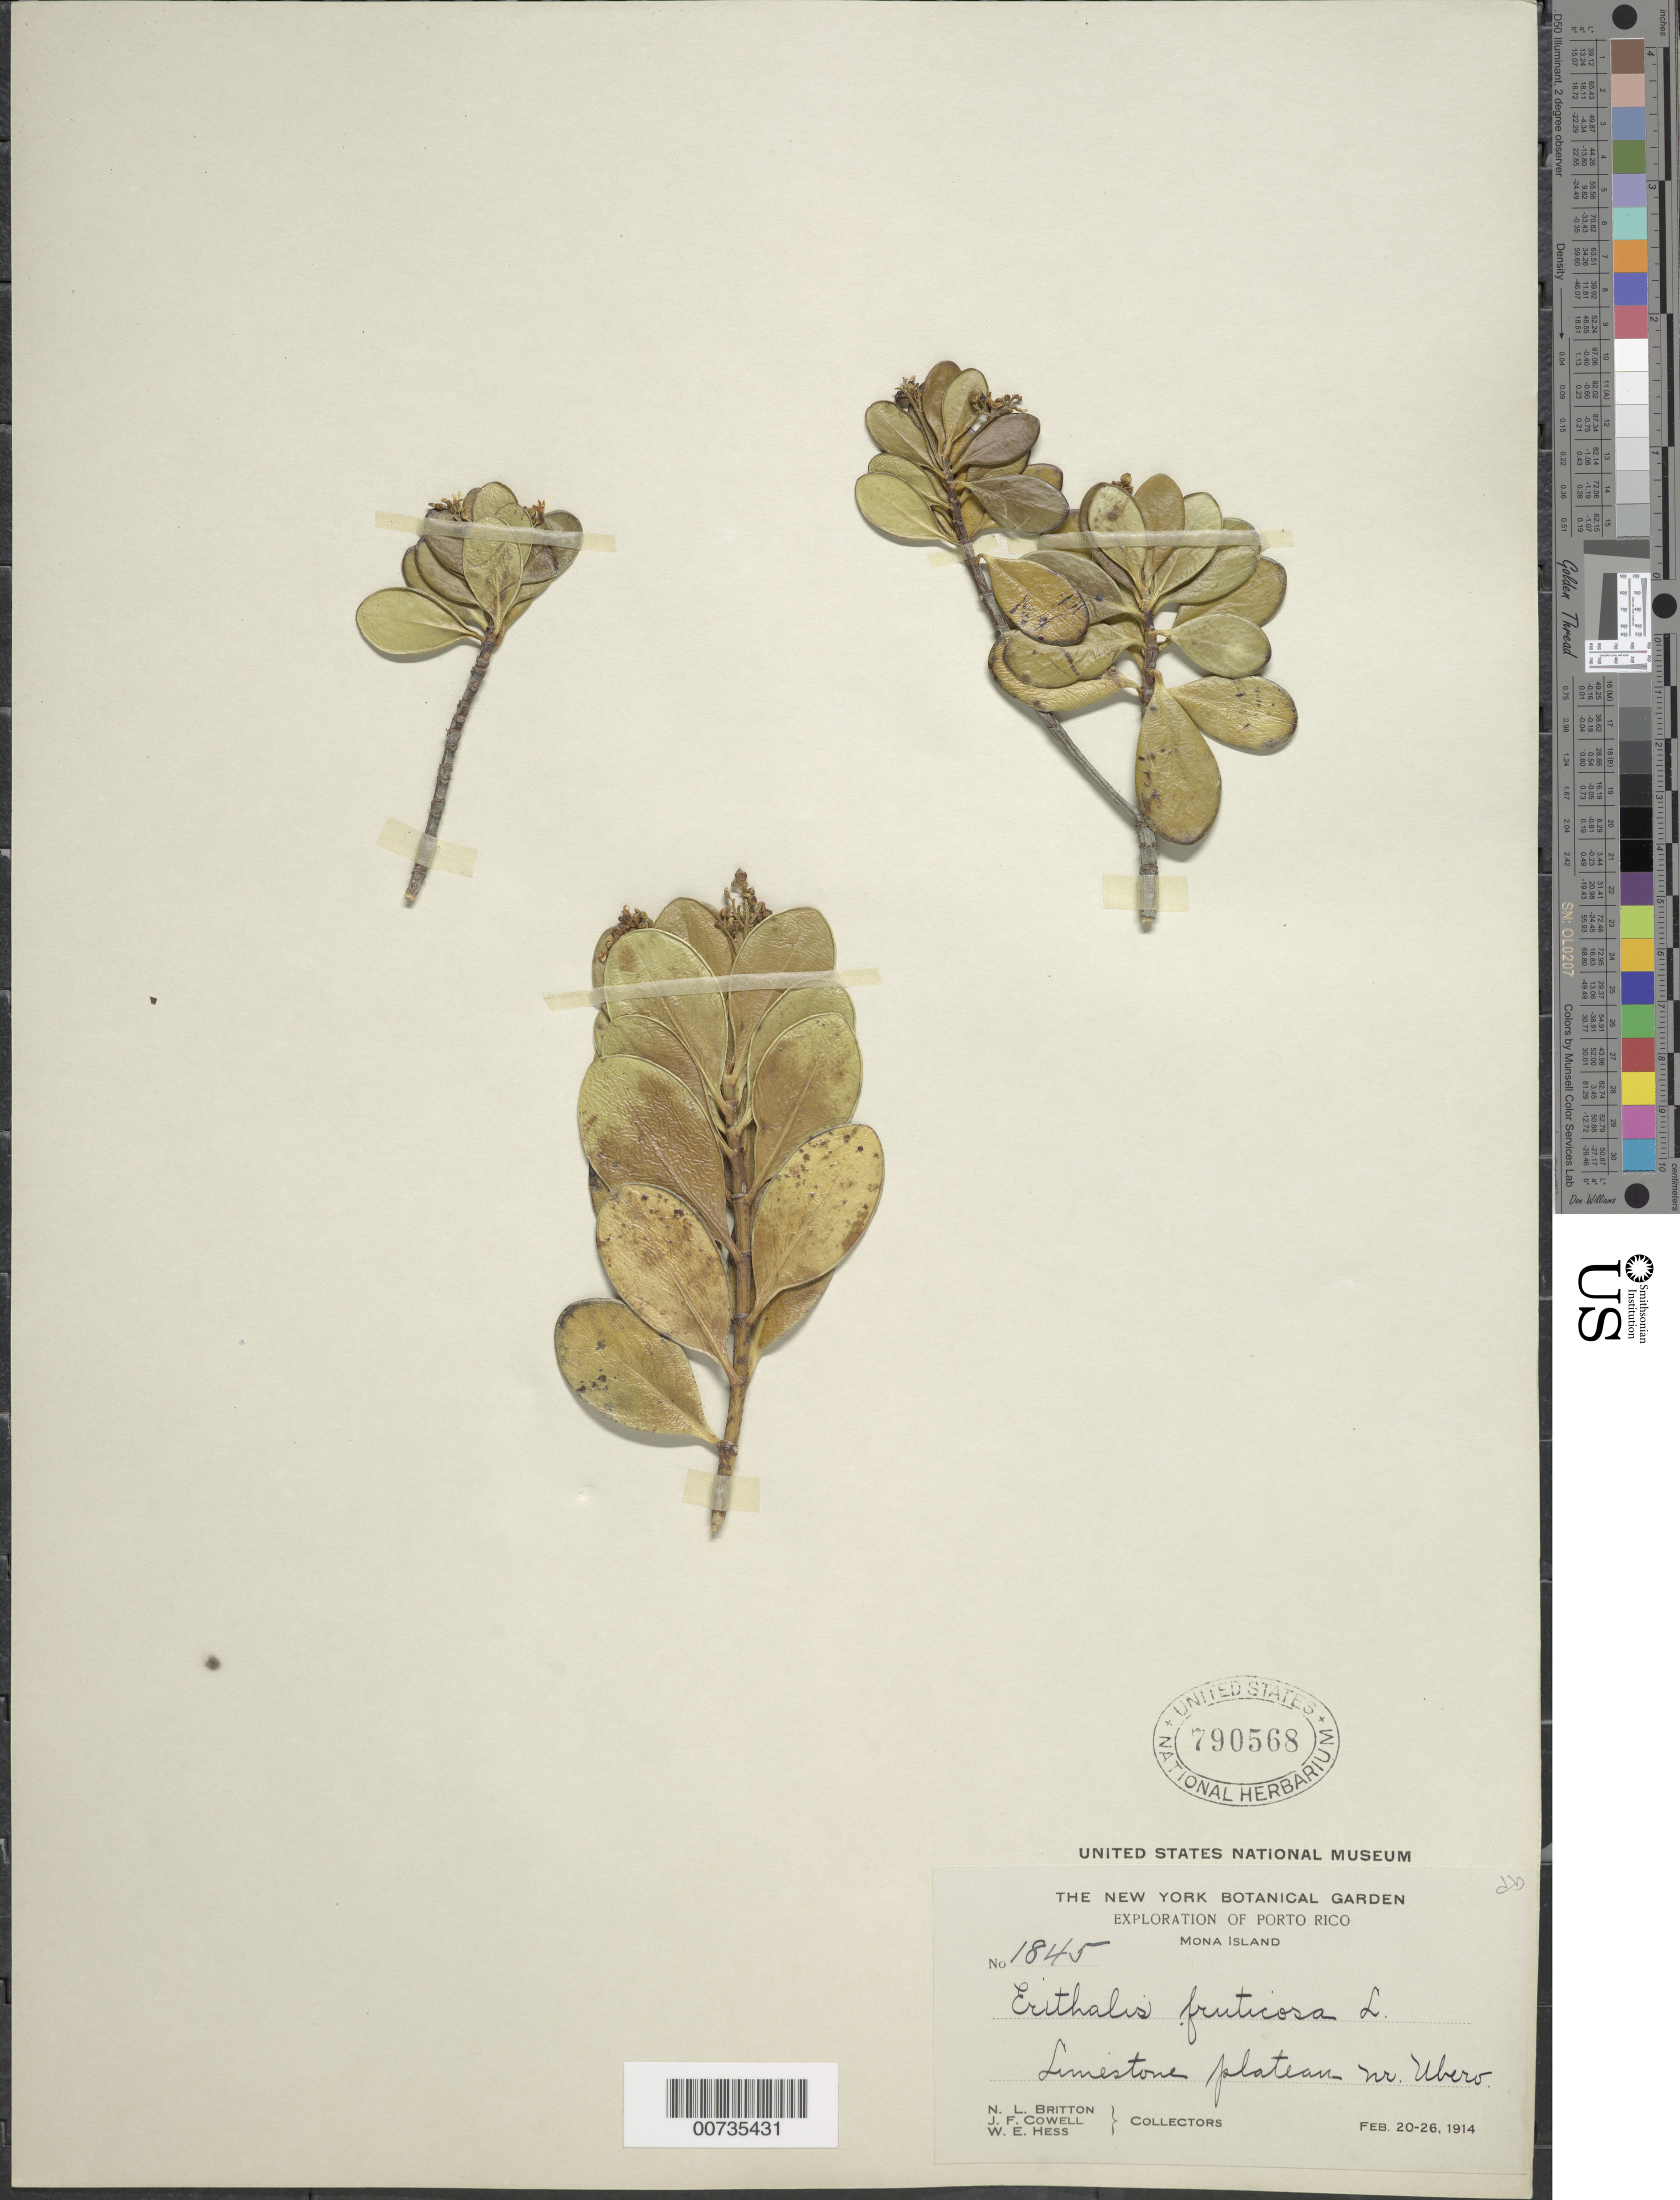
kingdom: Plantae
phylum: Tracheophyta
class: Magnoliopsida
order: Gentianales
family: Rubiaceae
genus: Erithalis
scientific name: Erithalis fruticosa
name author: L.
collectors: N. Britton, J. F. Cowell & W. Hess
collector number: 1845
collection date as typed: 20 Feb 1914 to 26 Feb 1914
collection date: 1914-02-20/1914-02-26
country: Puerto Rico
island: Mona Island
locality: Near Ubero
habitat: Limestone plateau.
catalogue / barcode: US 790568